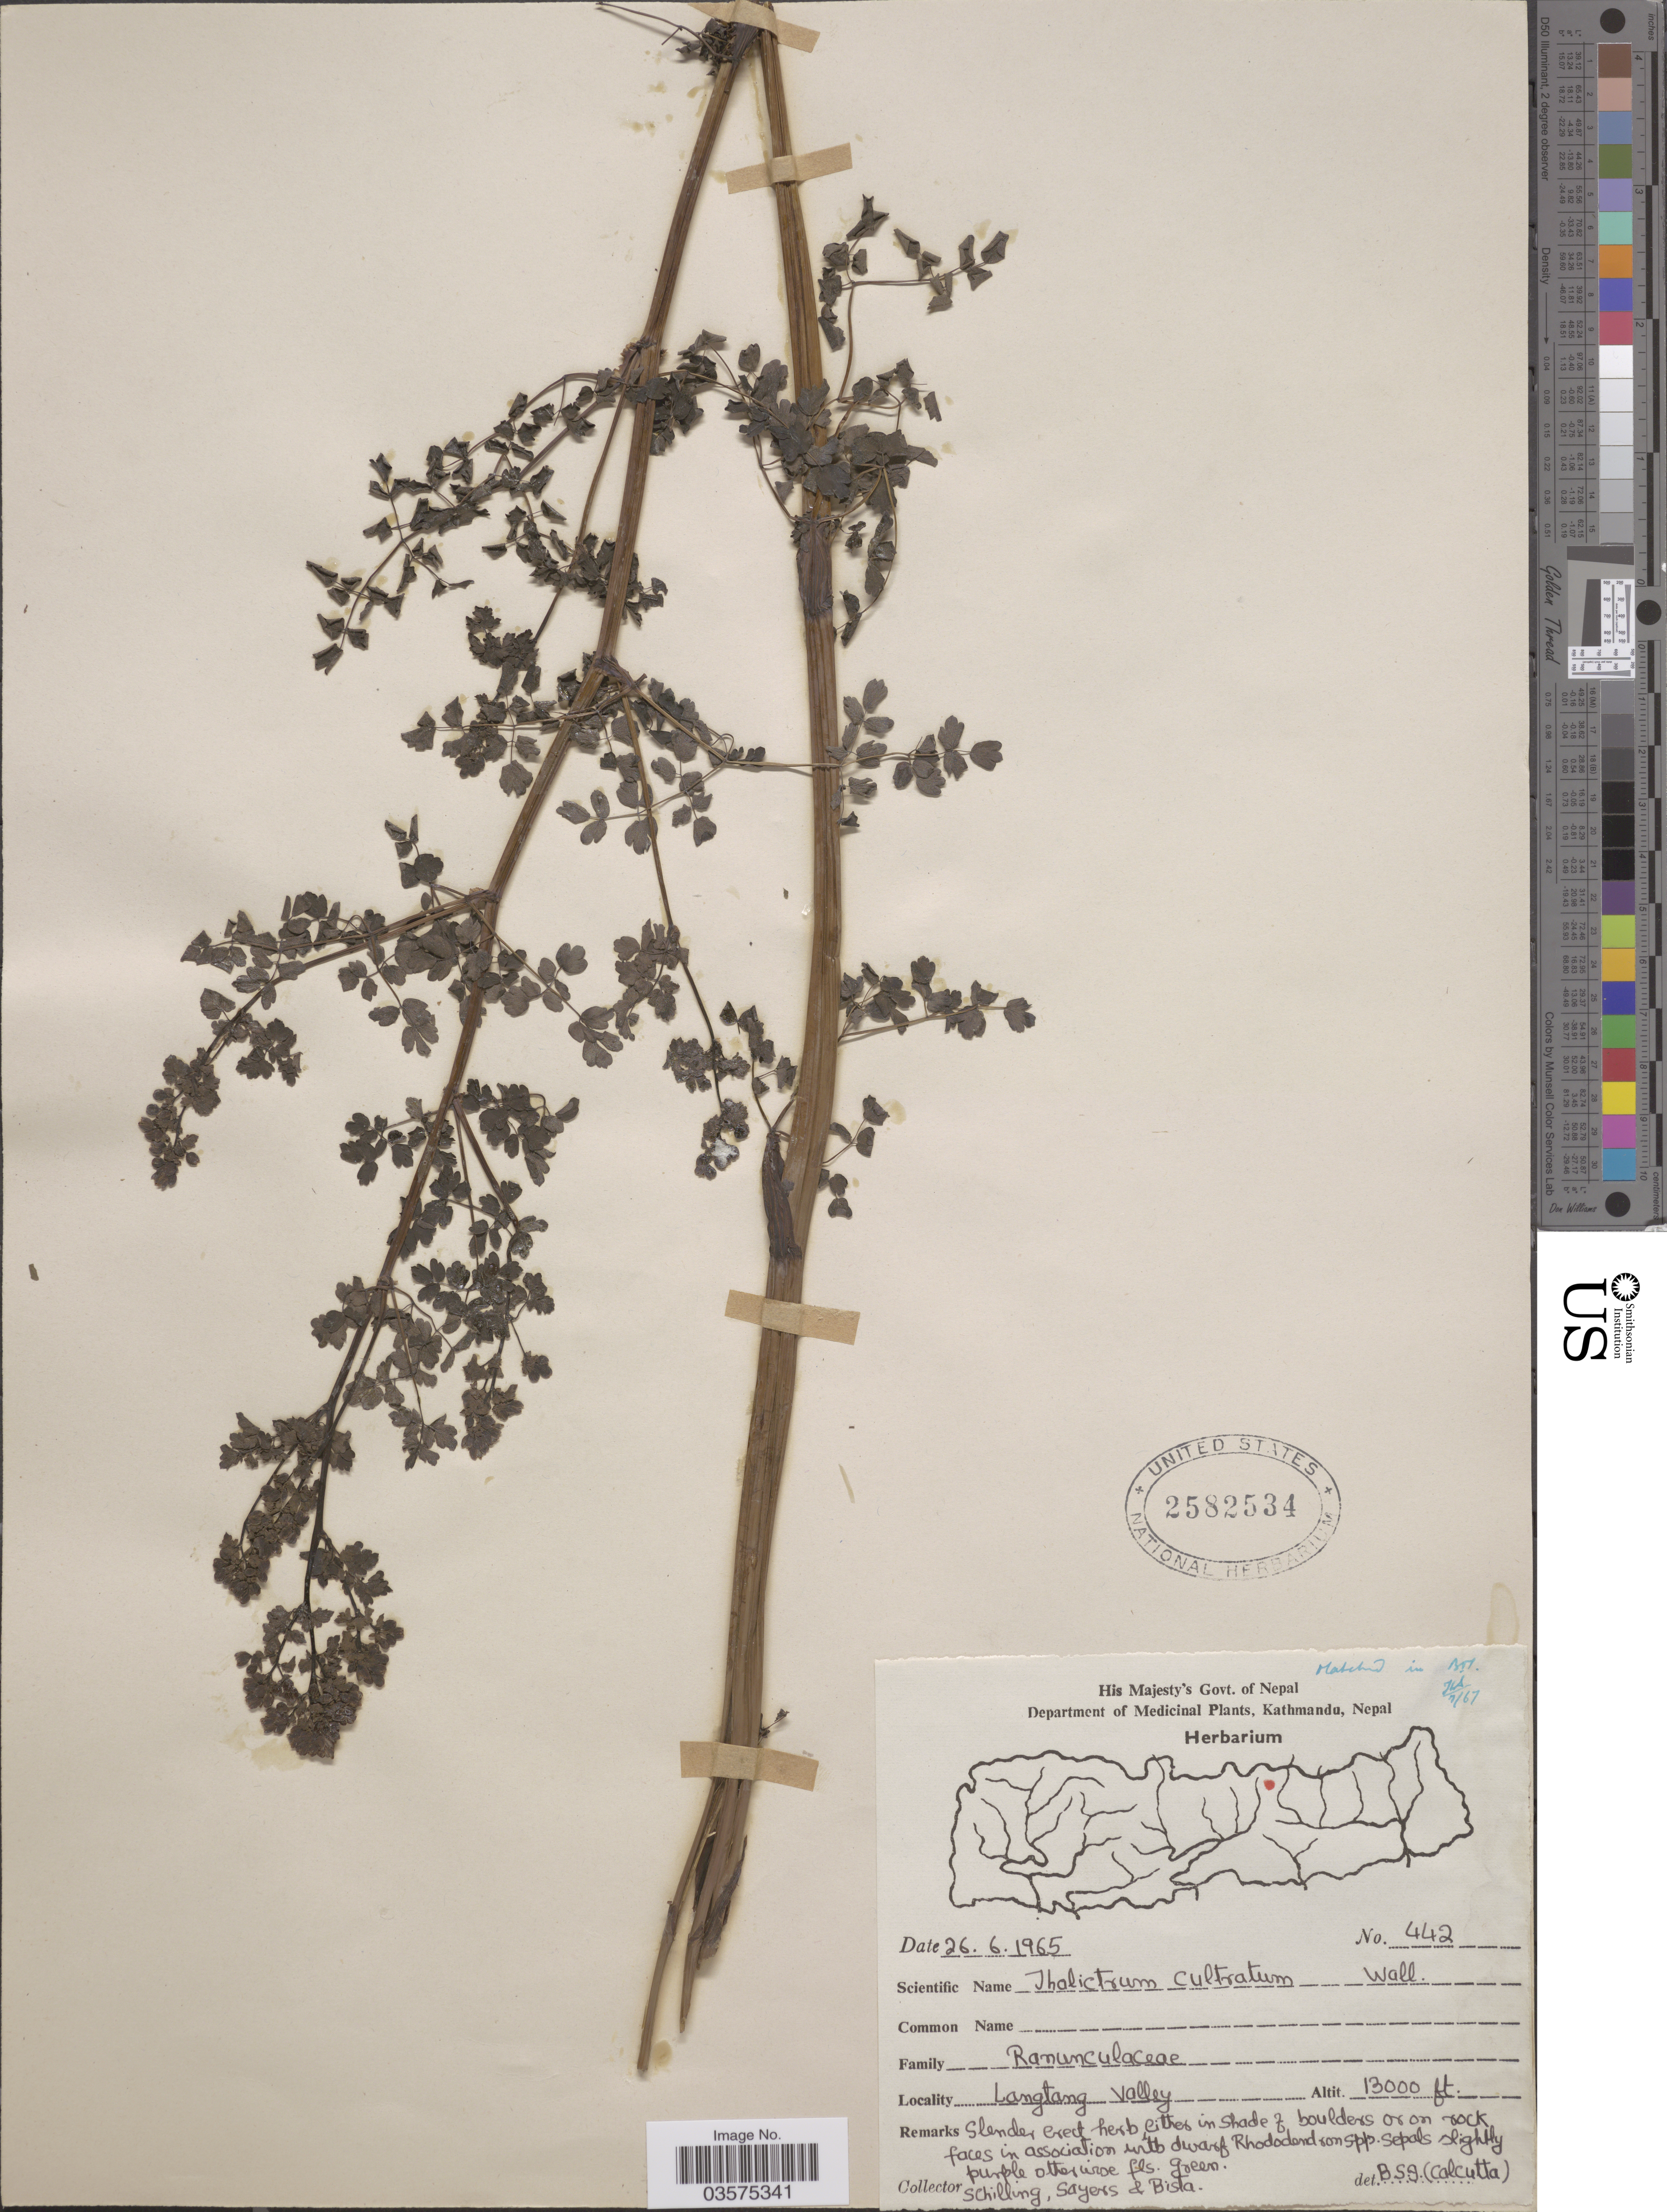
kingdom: Plantae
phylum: Tracheophyta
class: Magnoliopsida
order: Ranunculales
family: Ranunculaceae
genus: Thalictrum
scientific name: Thalictrum cultratum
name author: Wall.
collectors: Schilling, --, -. Sayers & -. Bista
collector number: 442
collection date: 1965-06-26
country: Nepal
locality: Langtang Valley.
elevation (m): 3962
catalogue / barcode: US 2582534